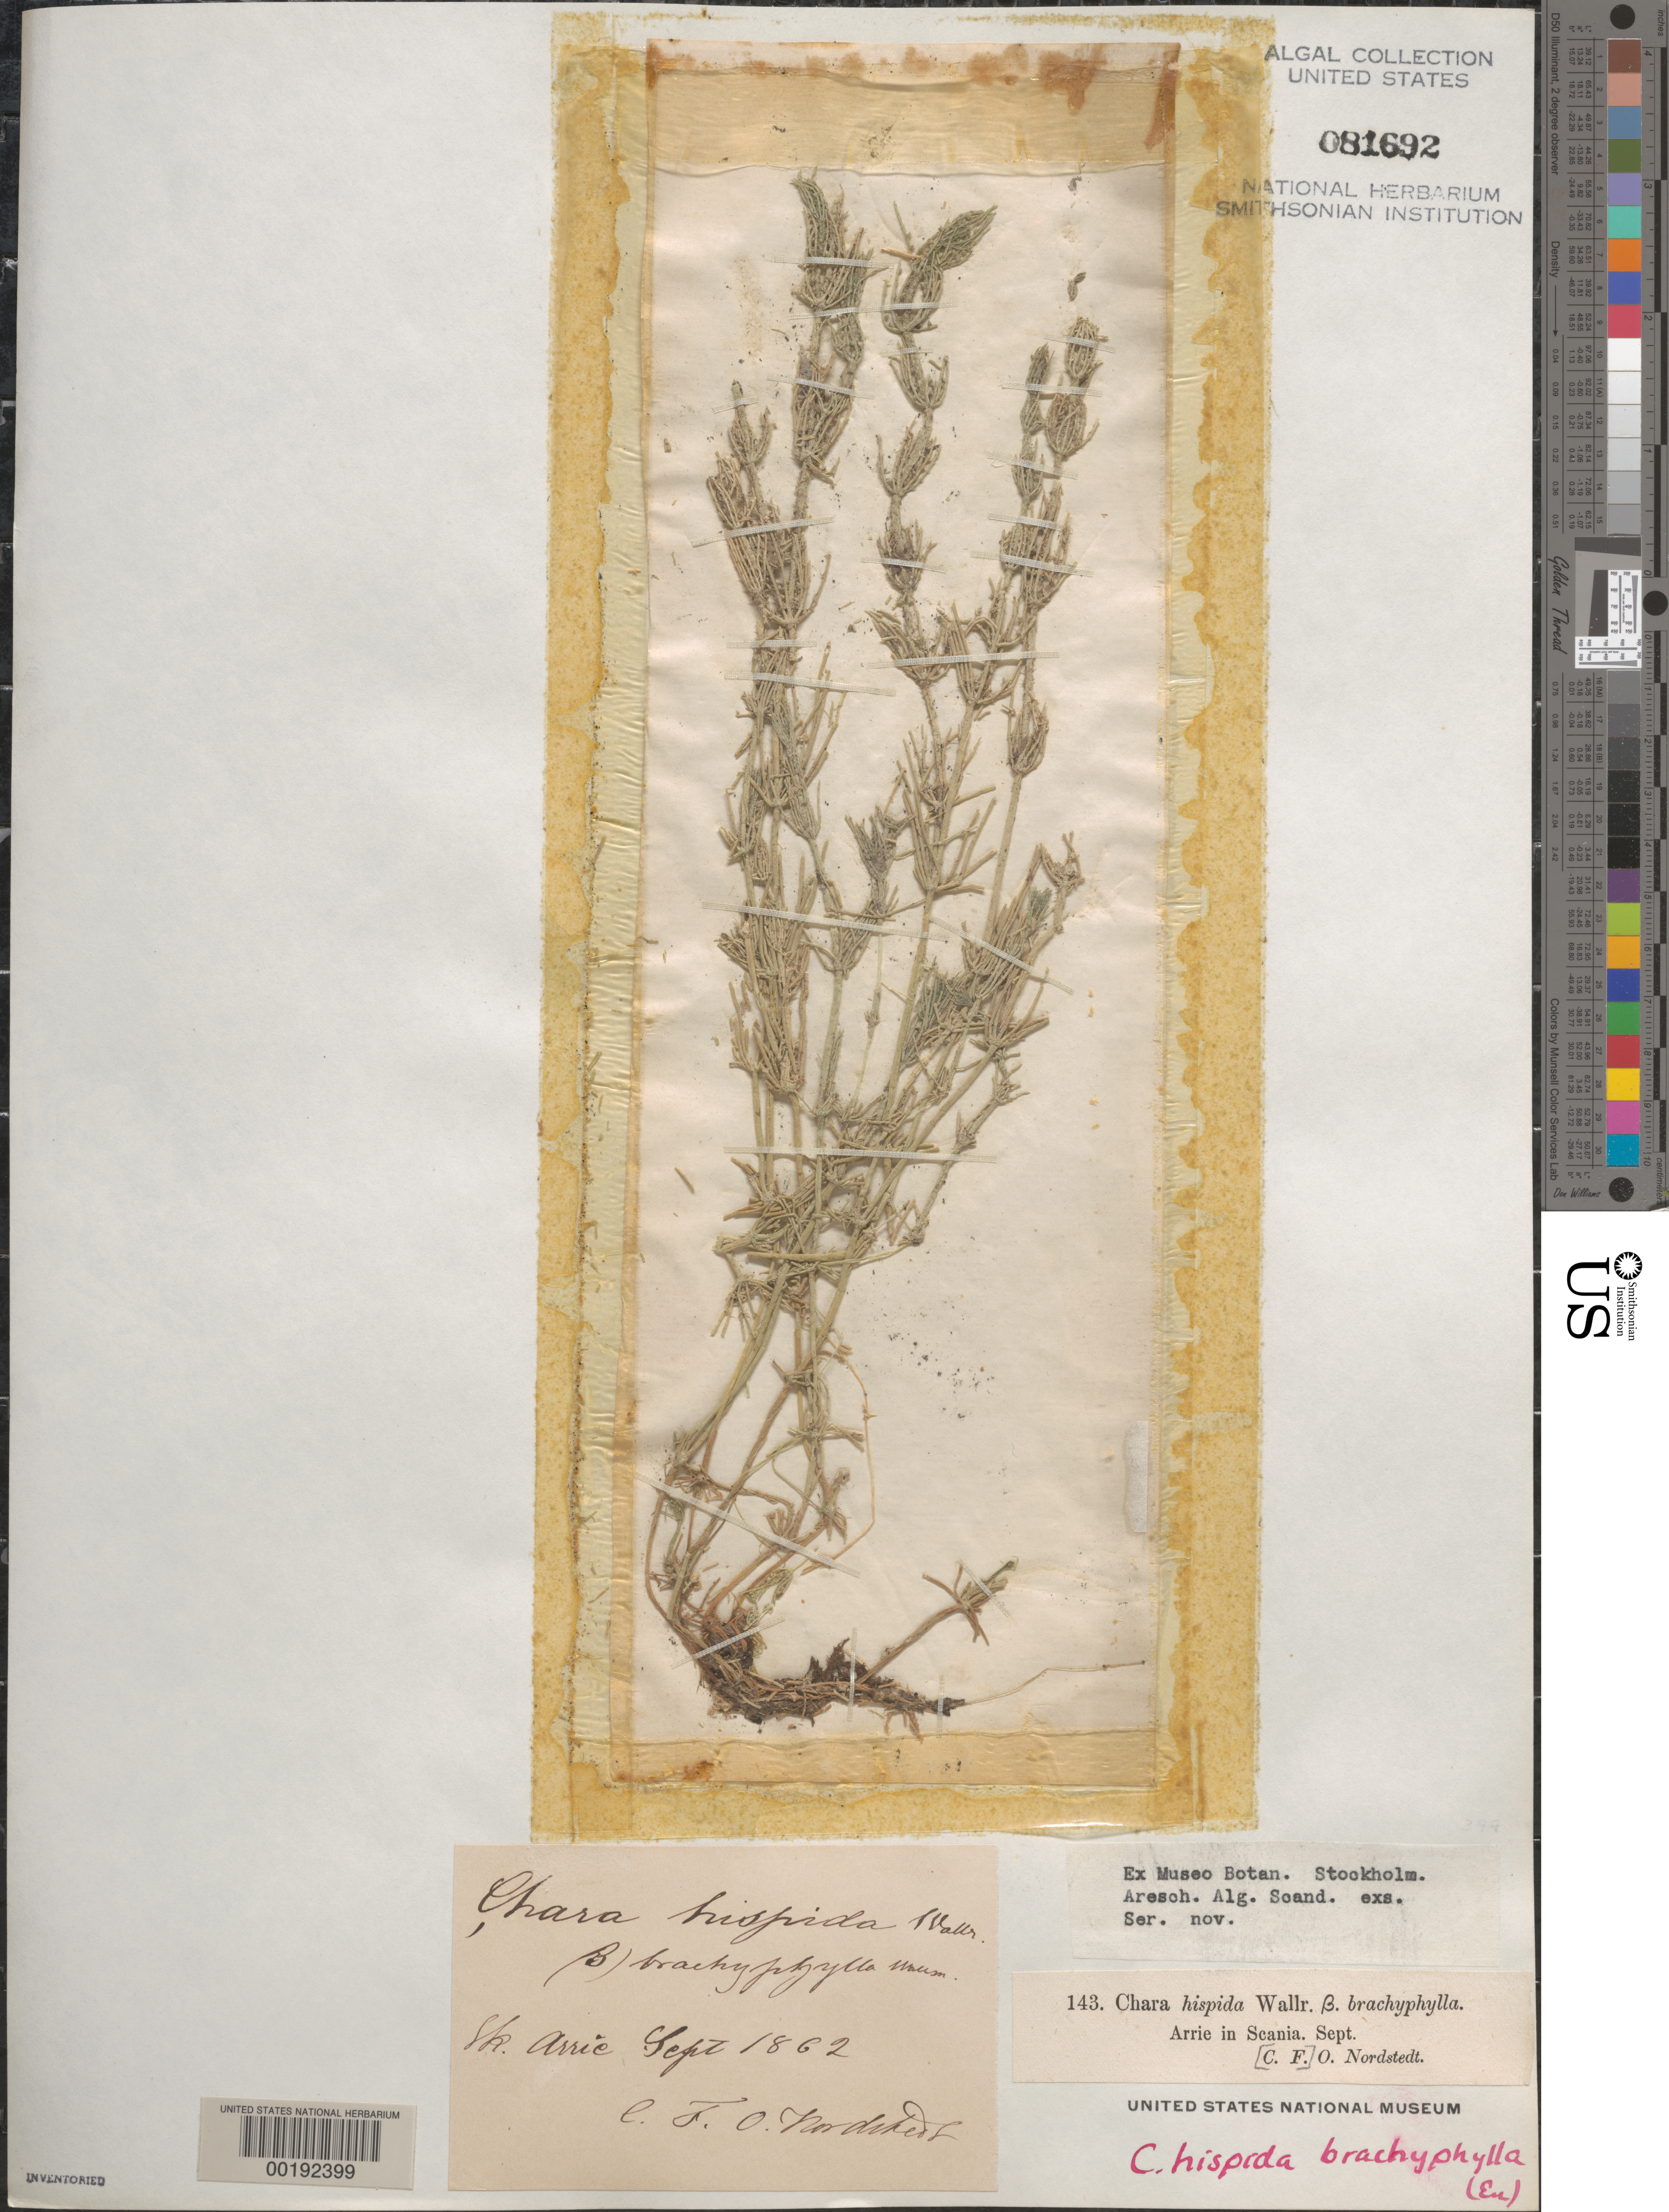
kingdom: Plantae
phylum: Charophyta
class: Charophyceae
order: Charales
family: Characeae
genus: Chara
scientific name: Chara hispida f. brachyphylla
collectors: C. F. O. Nordstedt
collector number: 143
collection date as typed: Sep 1862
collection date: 1862-09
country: Sweden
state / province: Skåne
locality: Arrie, skane (scania)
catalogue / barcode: US 81692